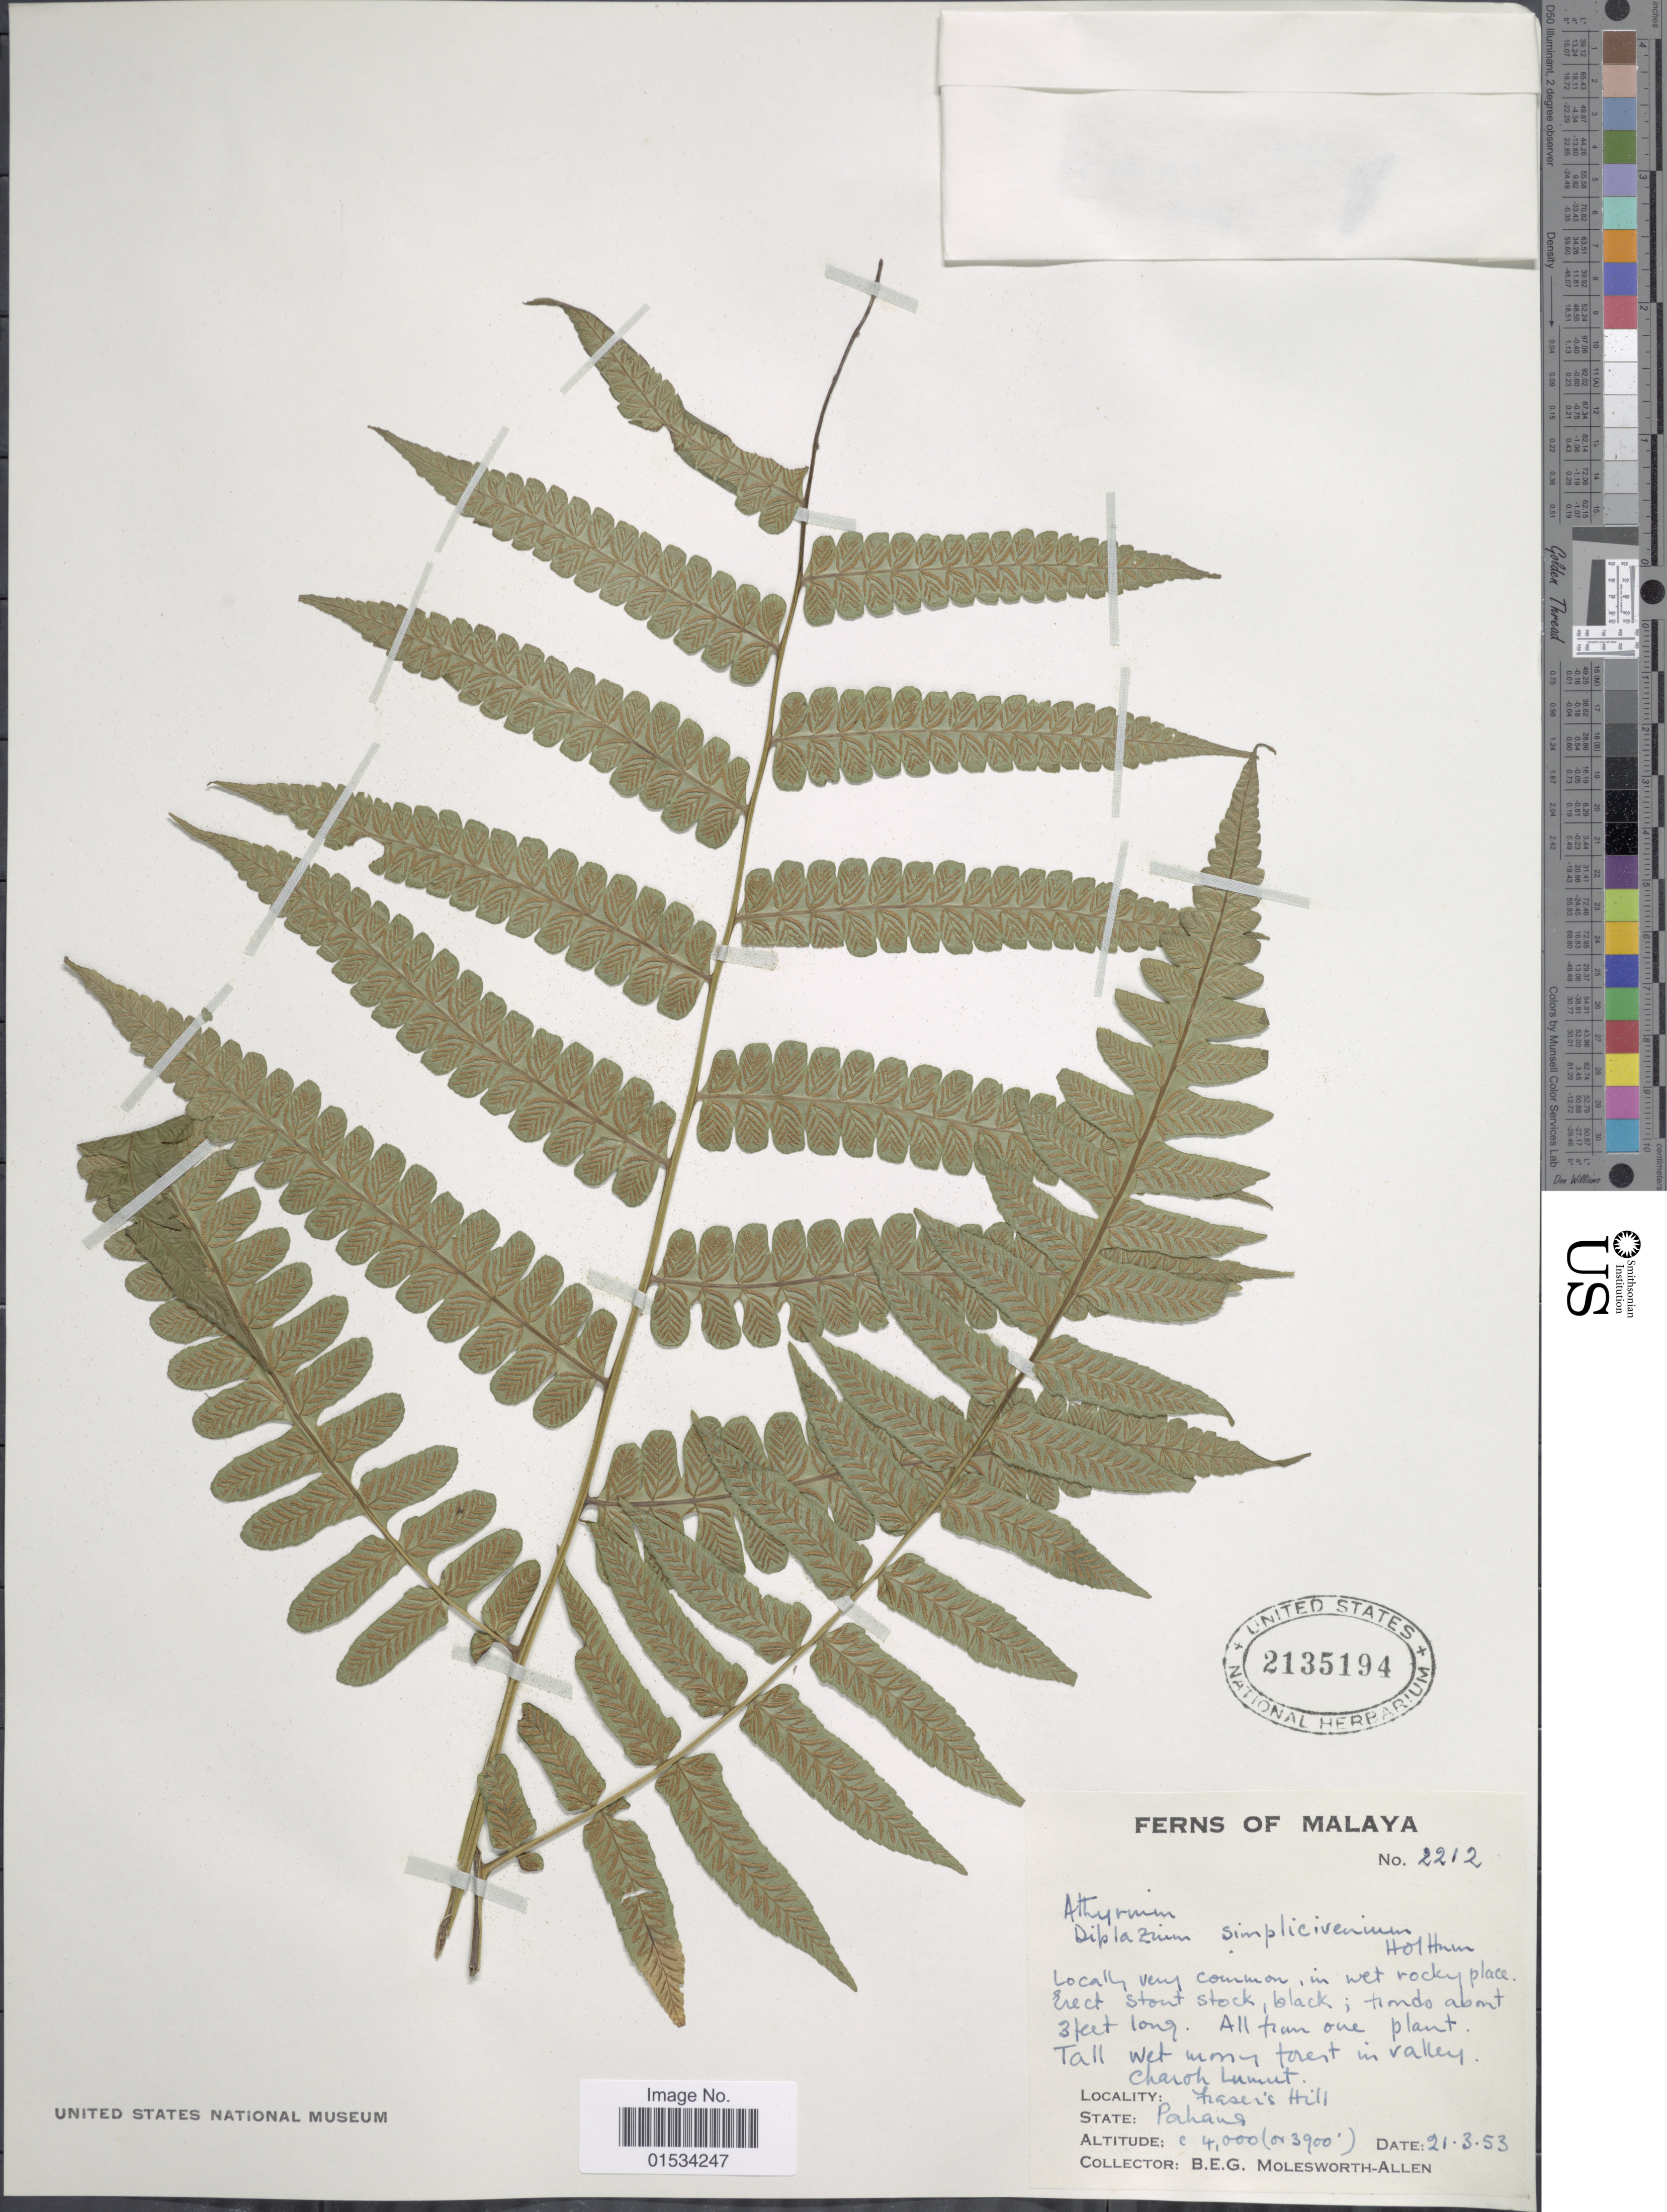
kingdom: Plantae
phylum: Tracheophyta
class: Polypodiopsida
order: Polypodiales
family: Athyriaceae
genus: Diplazium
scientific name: Diplazium simplicivenium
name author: Holttum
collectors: B. E. G. Molesworth-Allen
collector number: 2212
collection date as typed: Transcribed d/m/y: 21/3/53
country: Malaysia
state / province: Pahang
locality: Tall wet mossy forest in valley. Charoh Lumut, Fraser's Hill [Bukit Fraser].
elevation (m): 1189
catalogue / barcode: US 2135194